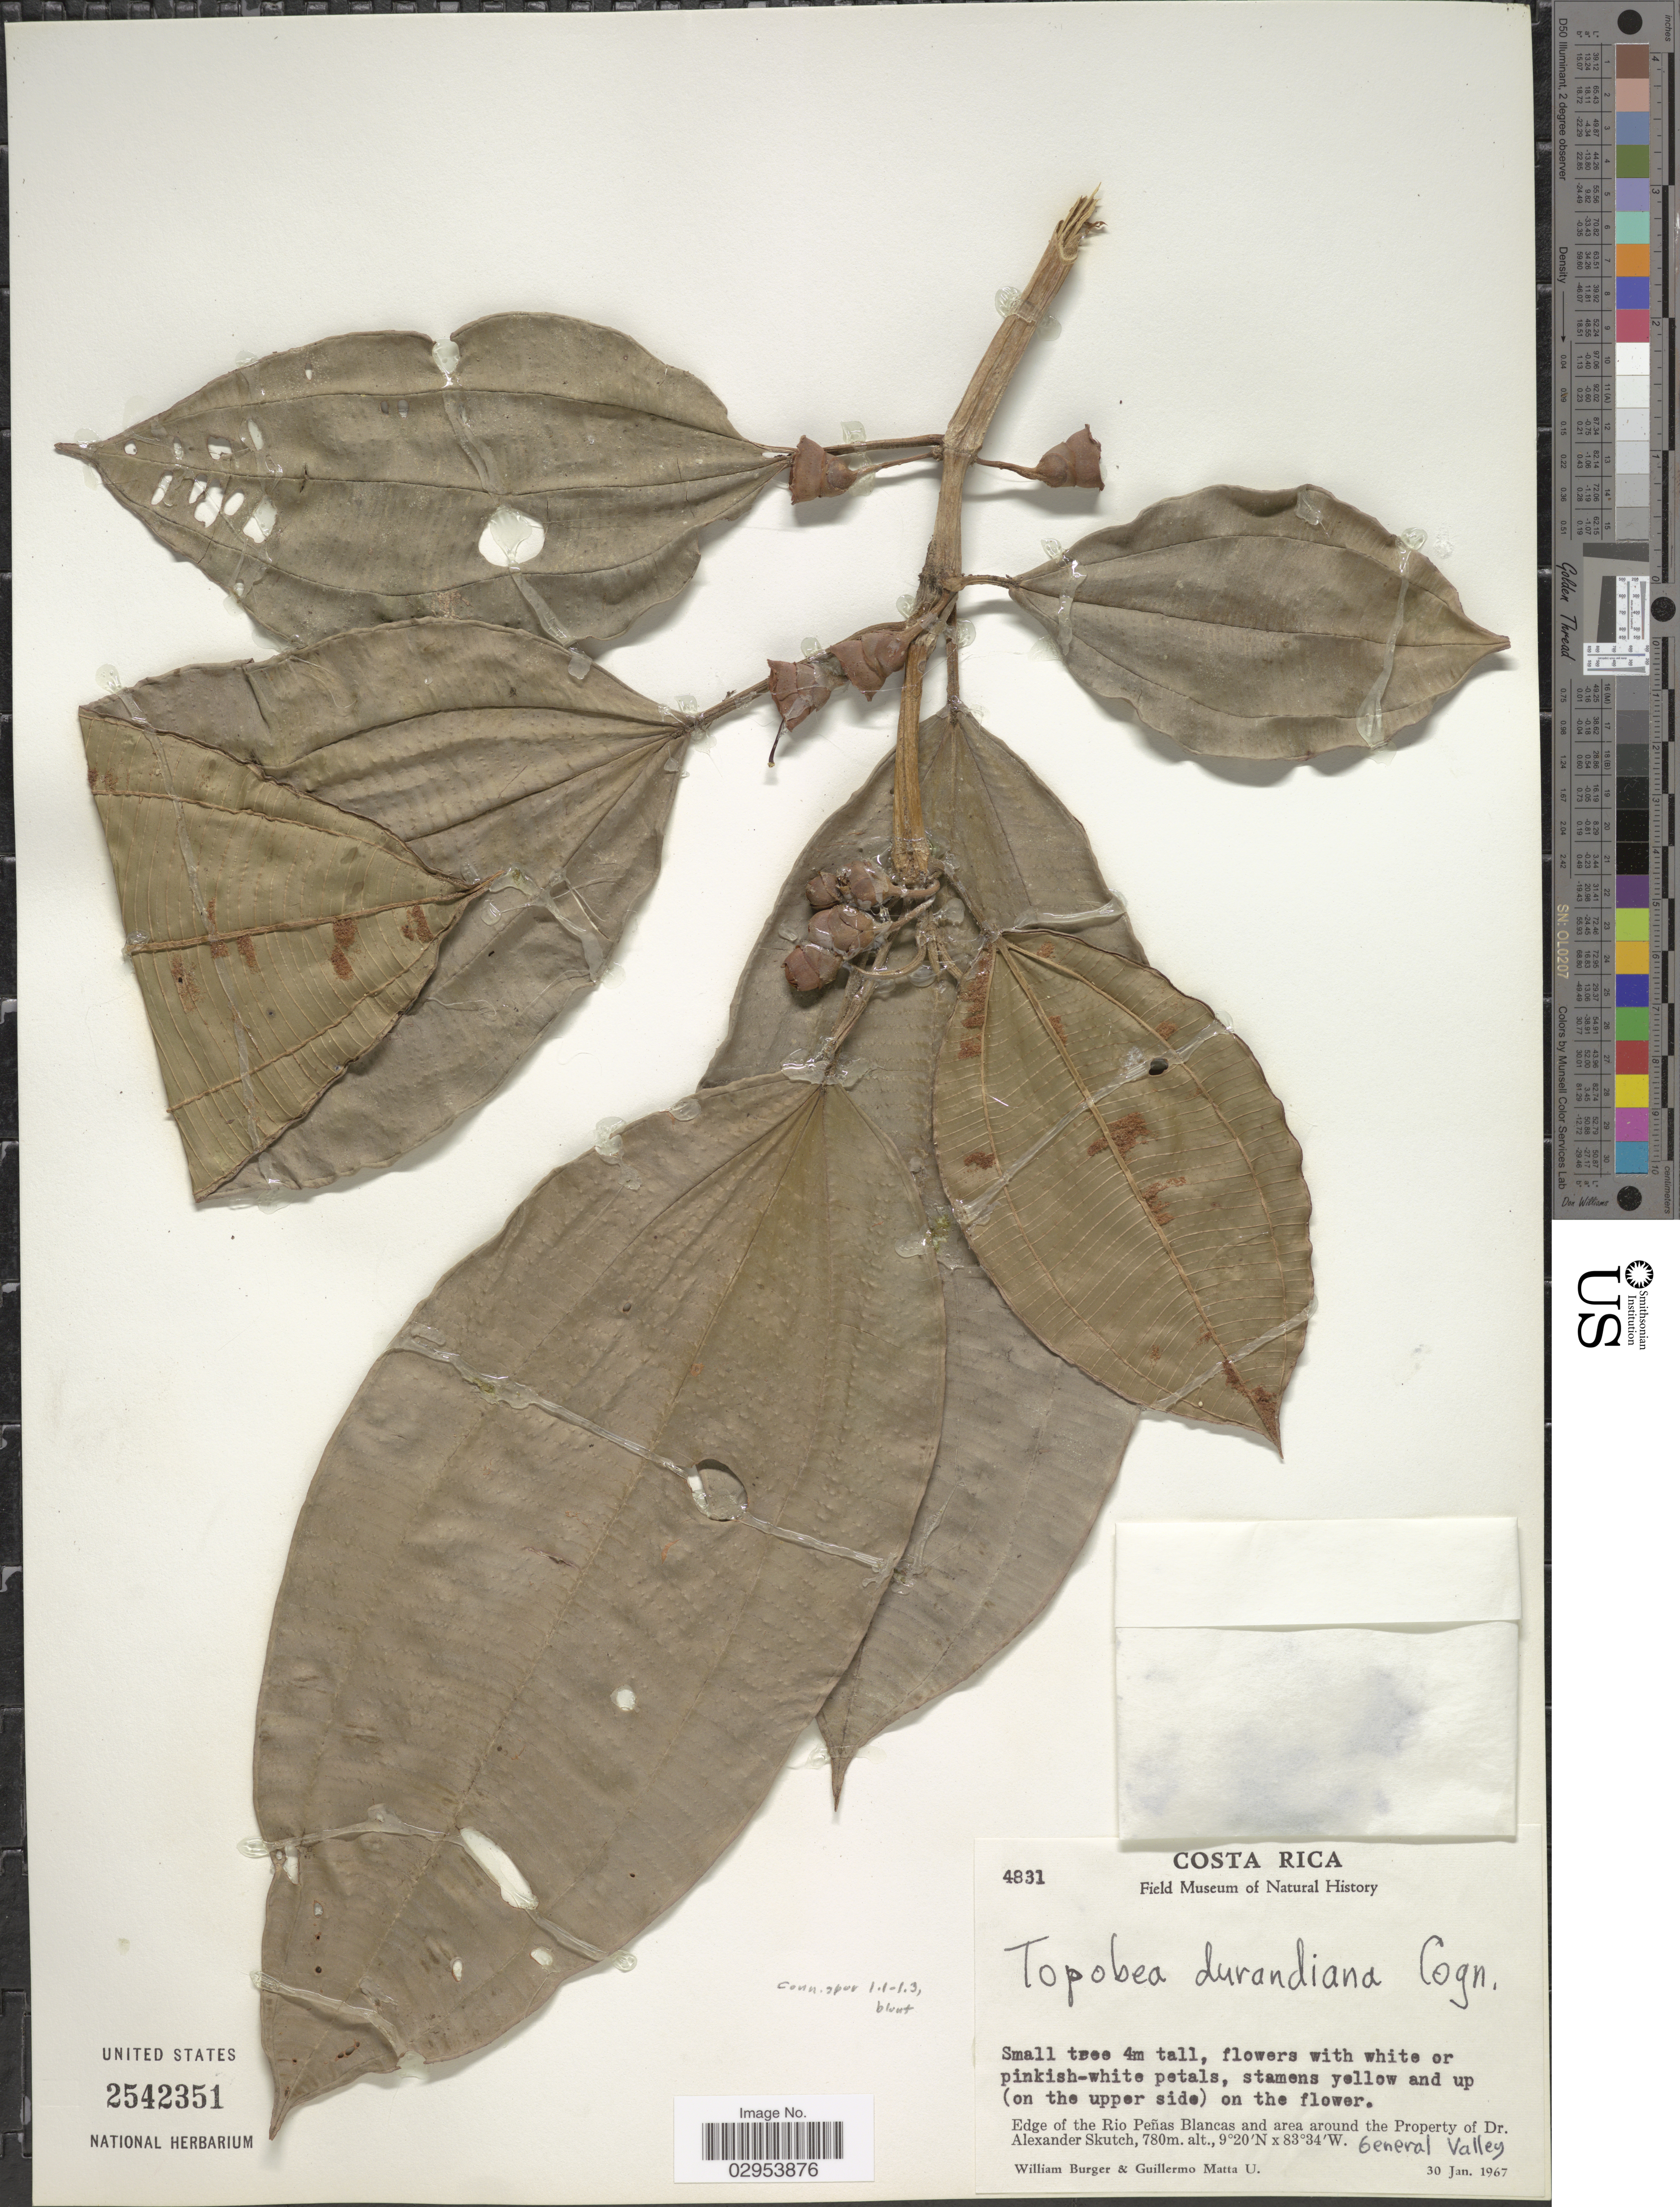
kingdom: Plantae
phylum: Tracheophyta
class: Magnoliopsida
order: Myrtales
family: Melastomataceae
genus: Topobea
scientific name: Topobea maurofernandeziana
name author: Cogn.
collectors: W. Burger & G. Matta U.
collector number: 4831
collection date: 1967-01-30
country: Costa Rica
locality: Edge of the Rio Peñas Blancas and area around the Property of Dr. Alexander Skutch. General Valley.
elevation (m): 780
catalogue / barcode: US 2542351